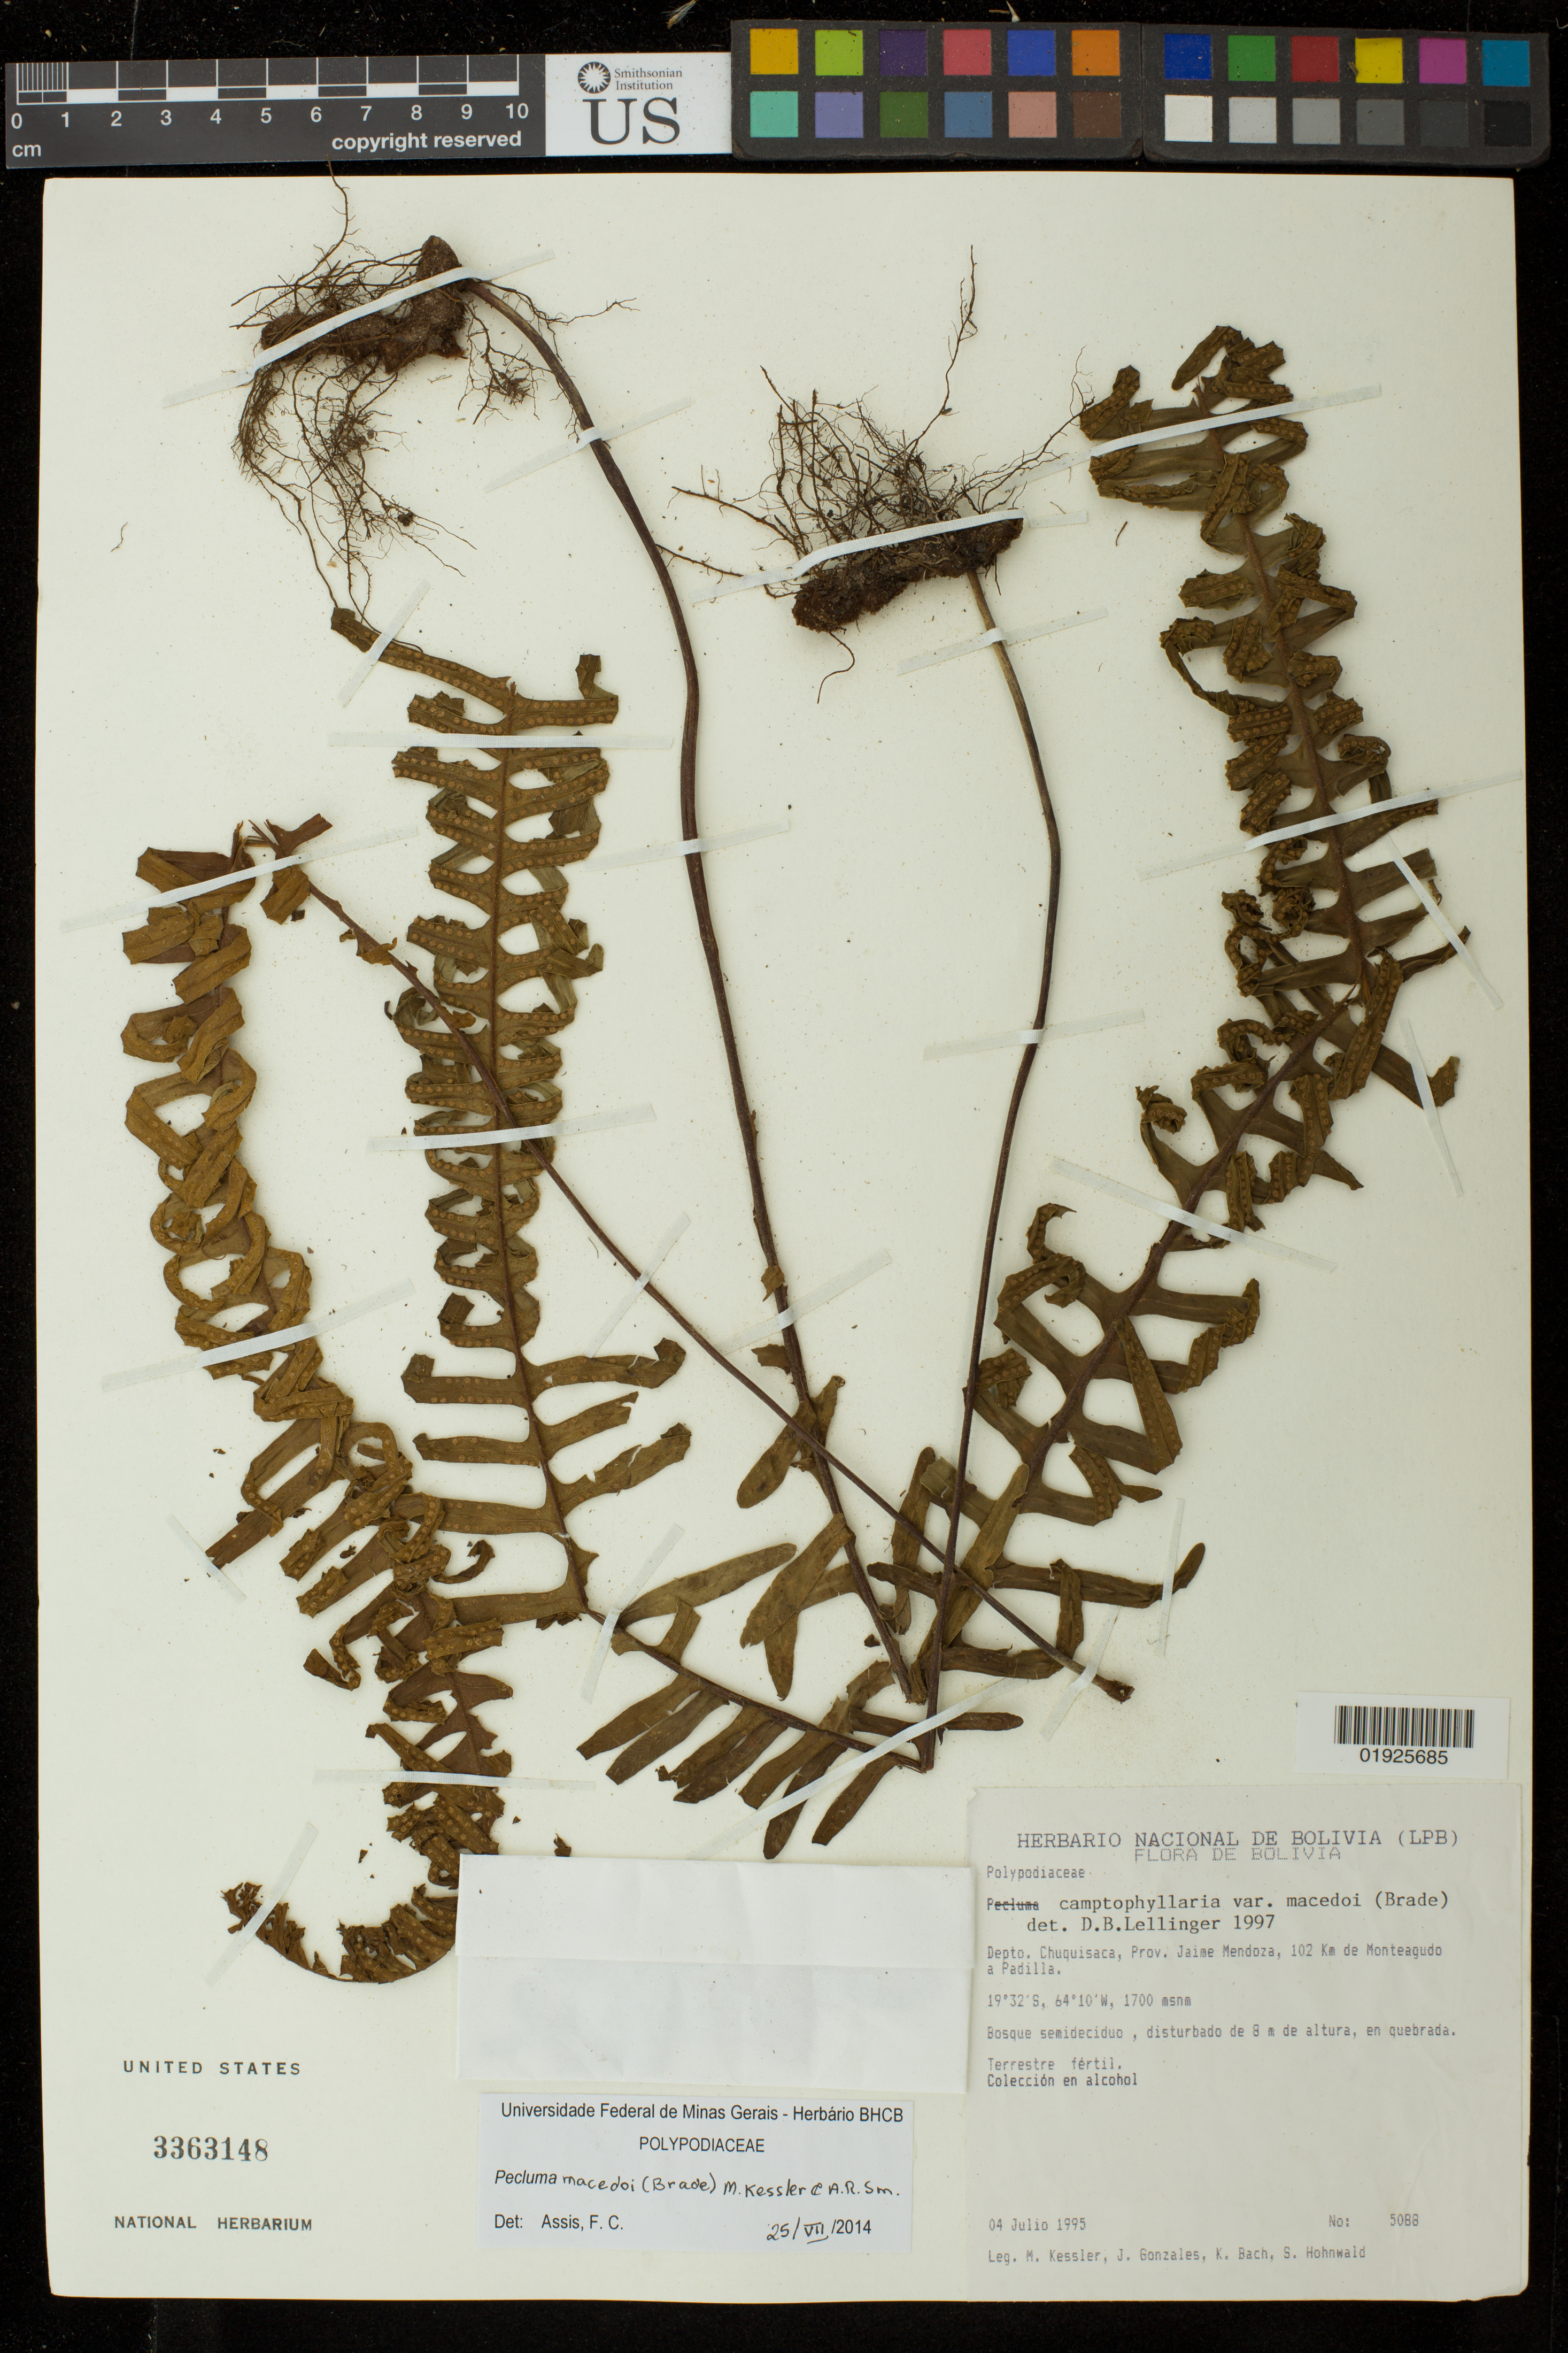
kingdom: Plantae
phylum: Tracheophyta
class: Polypodiopsida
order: Polypodiales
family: Polypodiaceae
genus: Pecluma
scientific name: Pecluma macedoi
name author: (Brade) M. Kessler & A.R. Sm.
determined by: Assis, F. C.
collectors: M. Kessler, J. Gonzales, K. Bach & S. Hohnwald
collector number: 5088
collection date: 1995-07-04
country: Bolivia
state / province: Chuquisaca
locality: Prov. Jaime Mendoza, 102 km de Monteagudo a Padilla.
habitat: Bosque semideciduo, disturbado de 8 m de altura, en quebrada.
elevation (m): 1700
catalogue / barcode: US 3363148